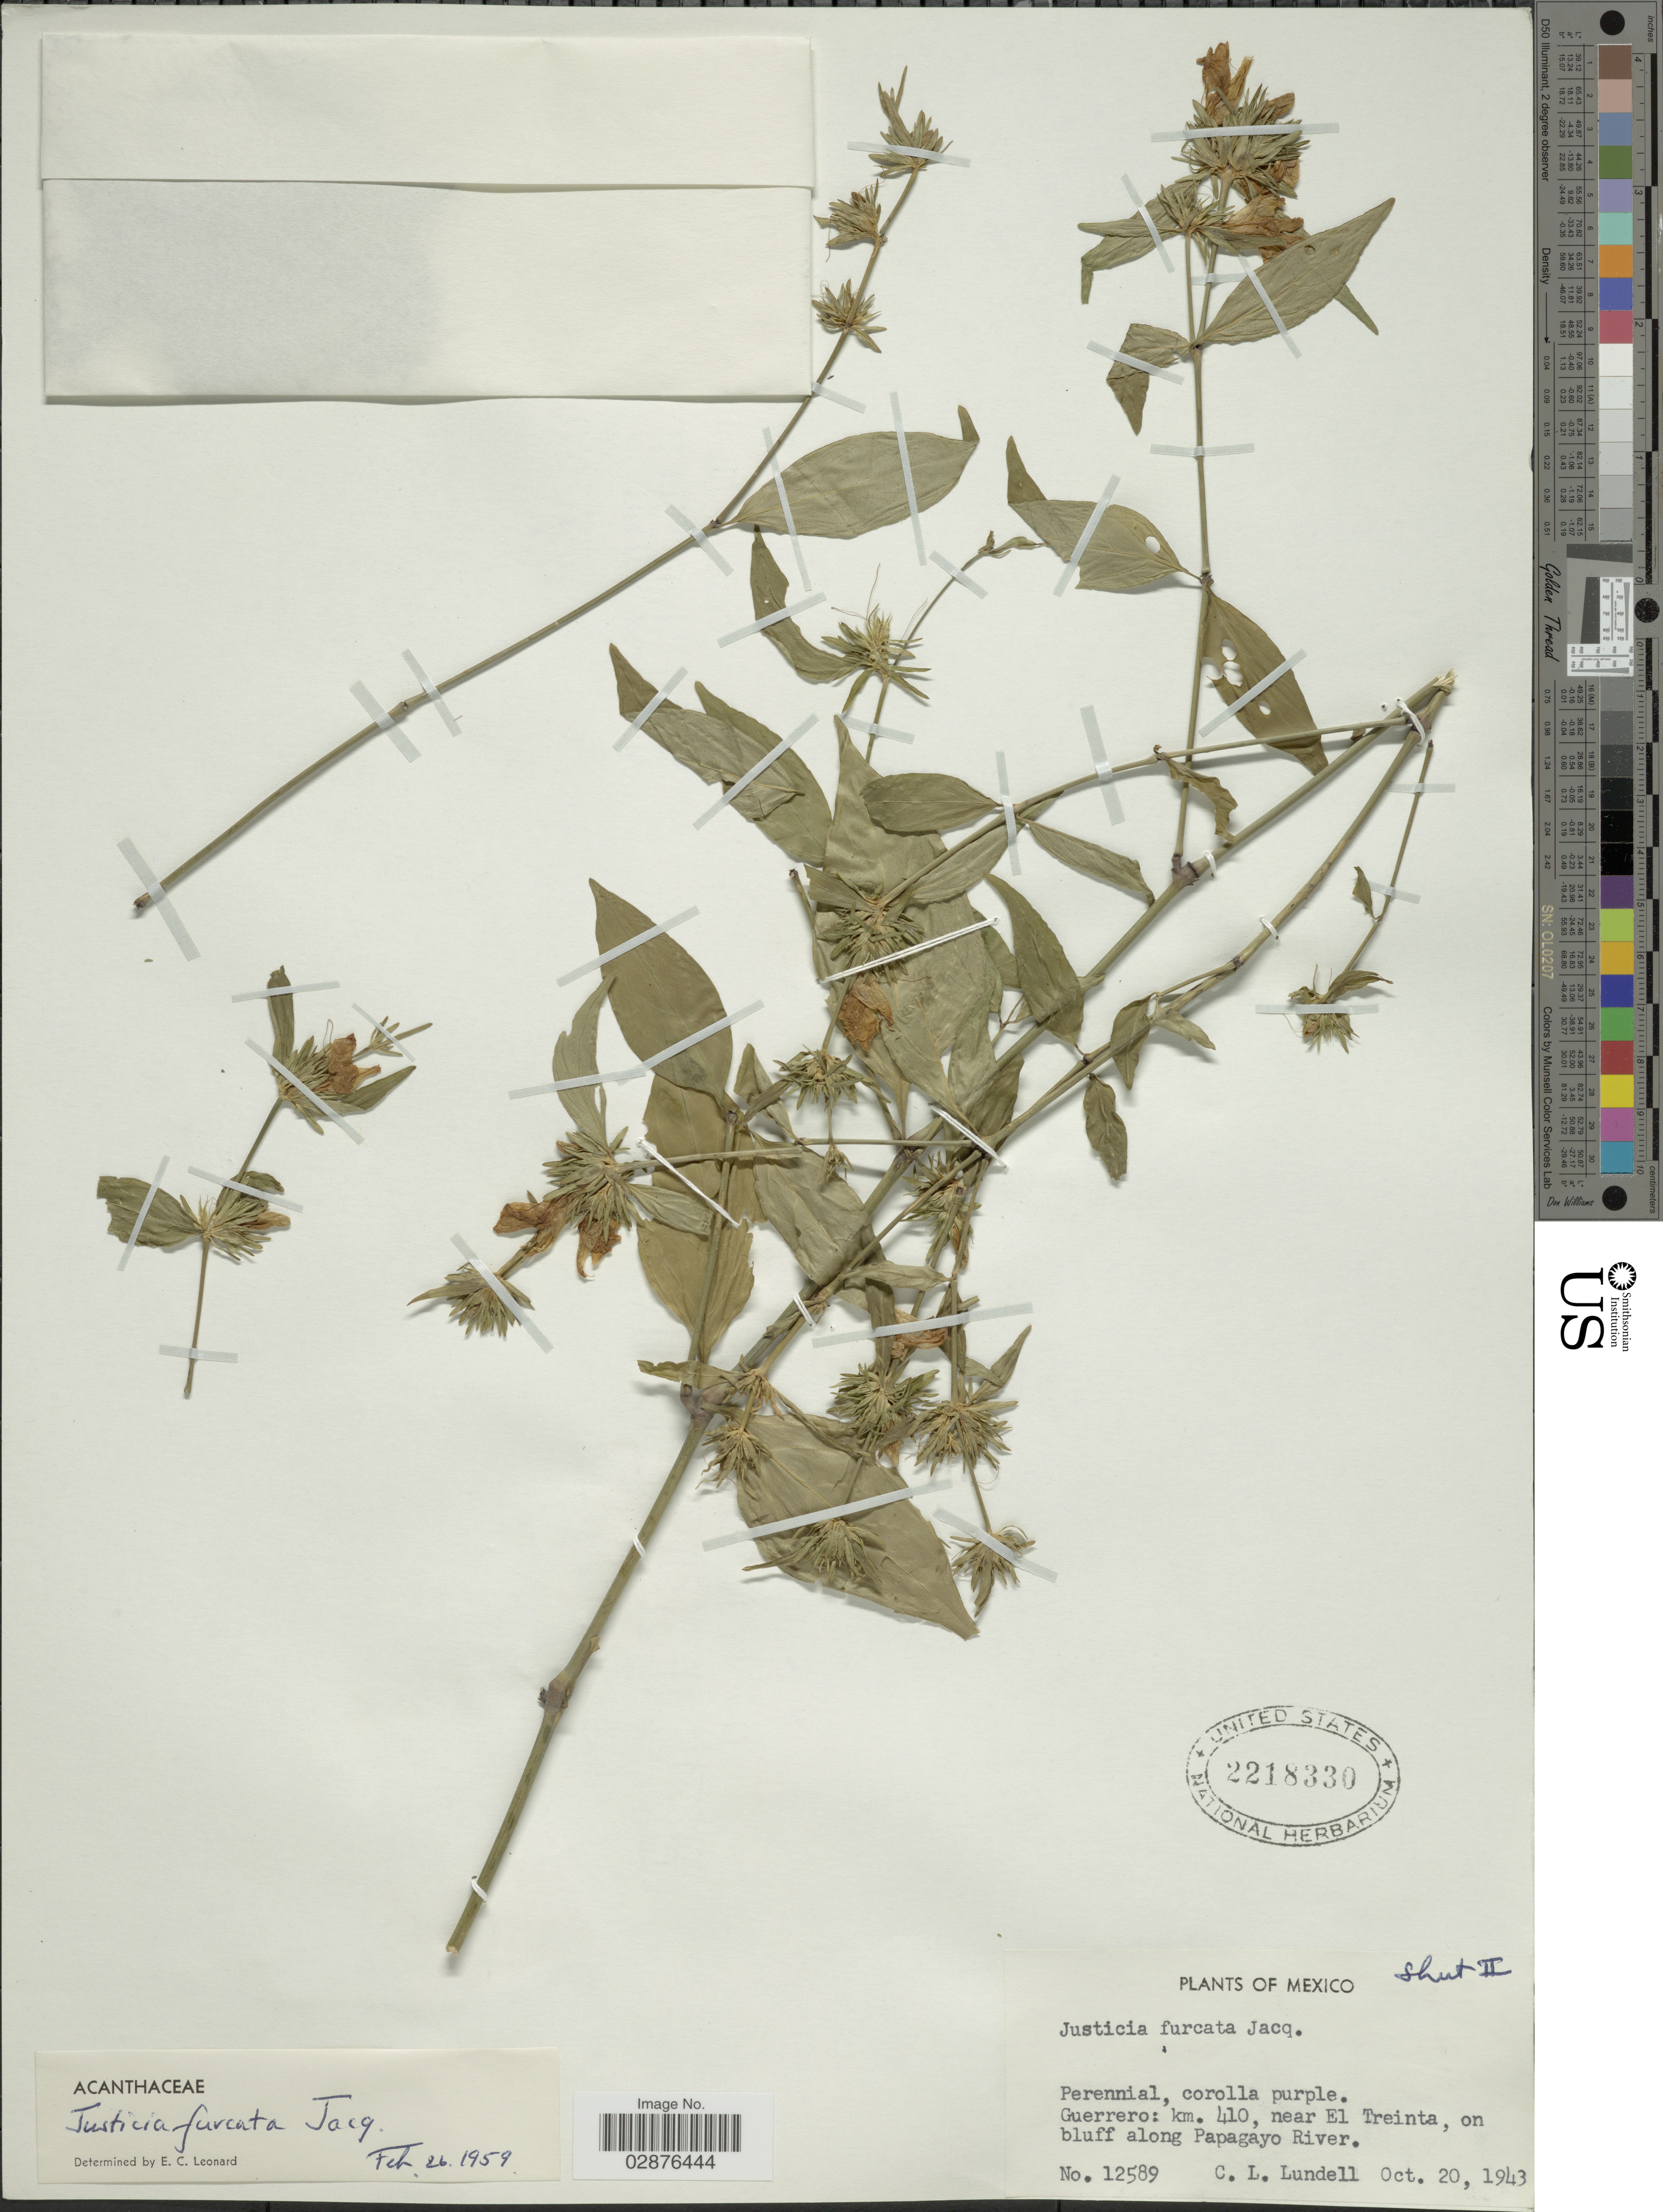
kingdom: Plantae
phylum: Tracheophyta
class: Magnoliopsida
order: Lamiales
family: Acanthaceae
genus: Justicia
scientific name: Justicia furcata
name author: Lam.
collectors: C. L. Lundell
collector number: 12589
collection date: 1943-10-20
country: Mexico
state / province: Guerrero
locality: Km. 410, near El Treinta, on bluff along Papagayo River.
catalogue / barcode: US 2218330